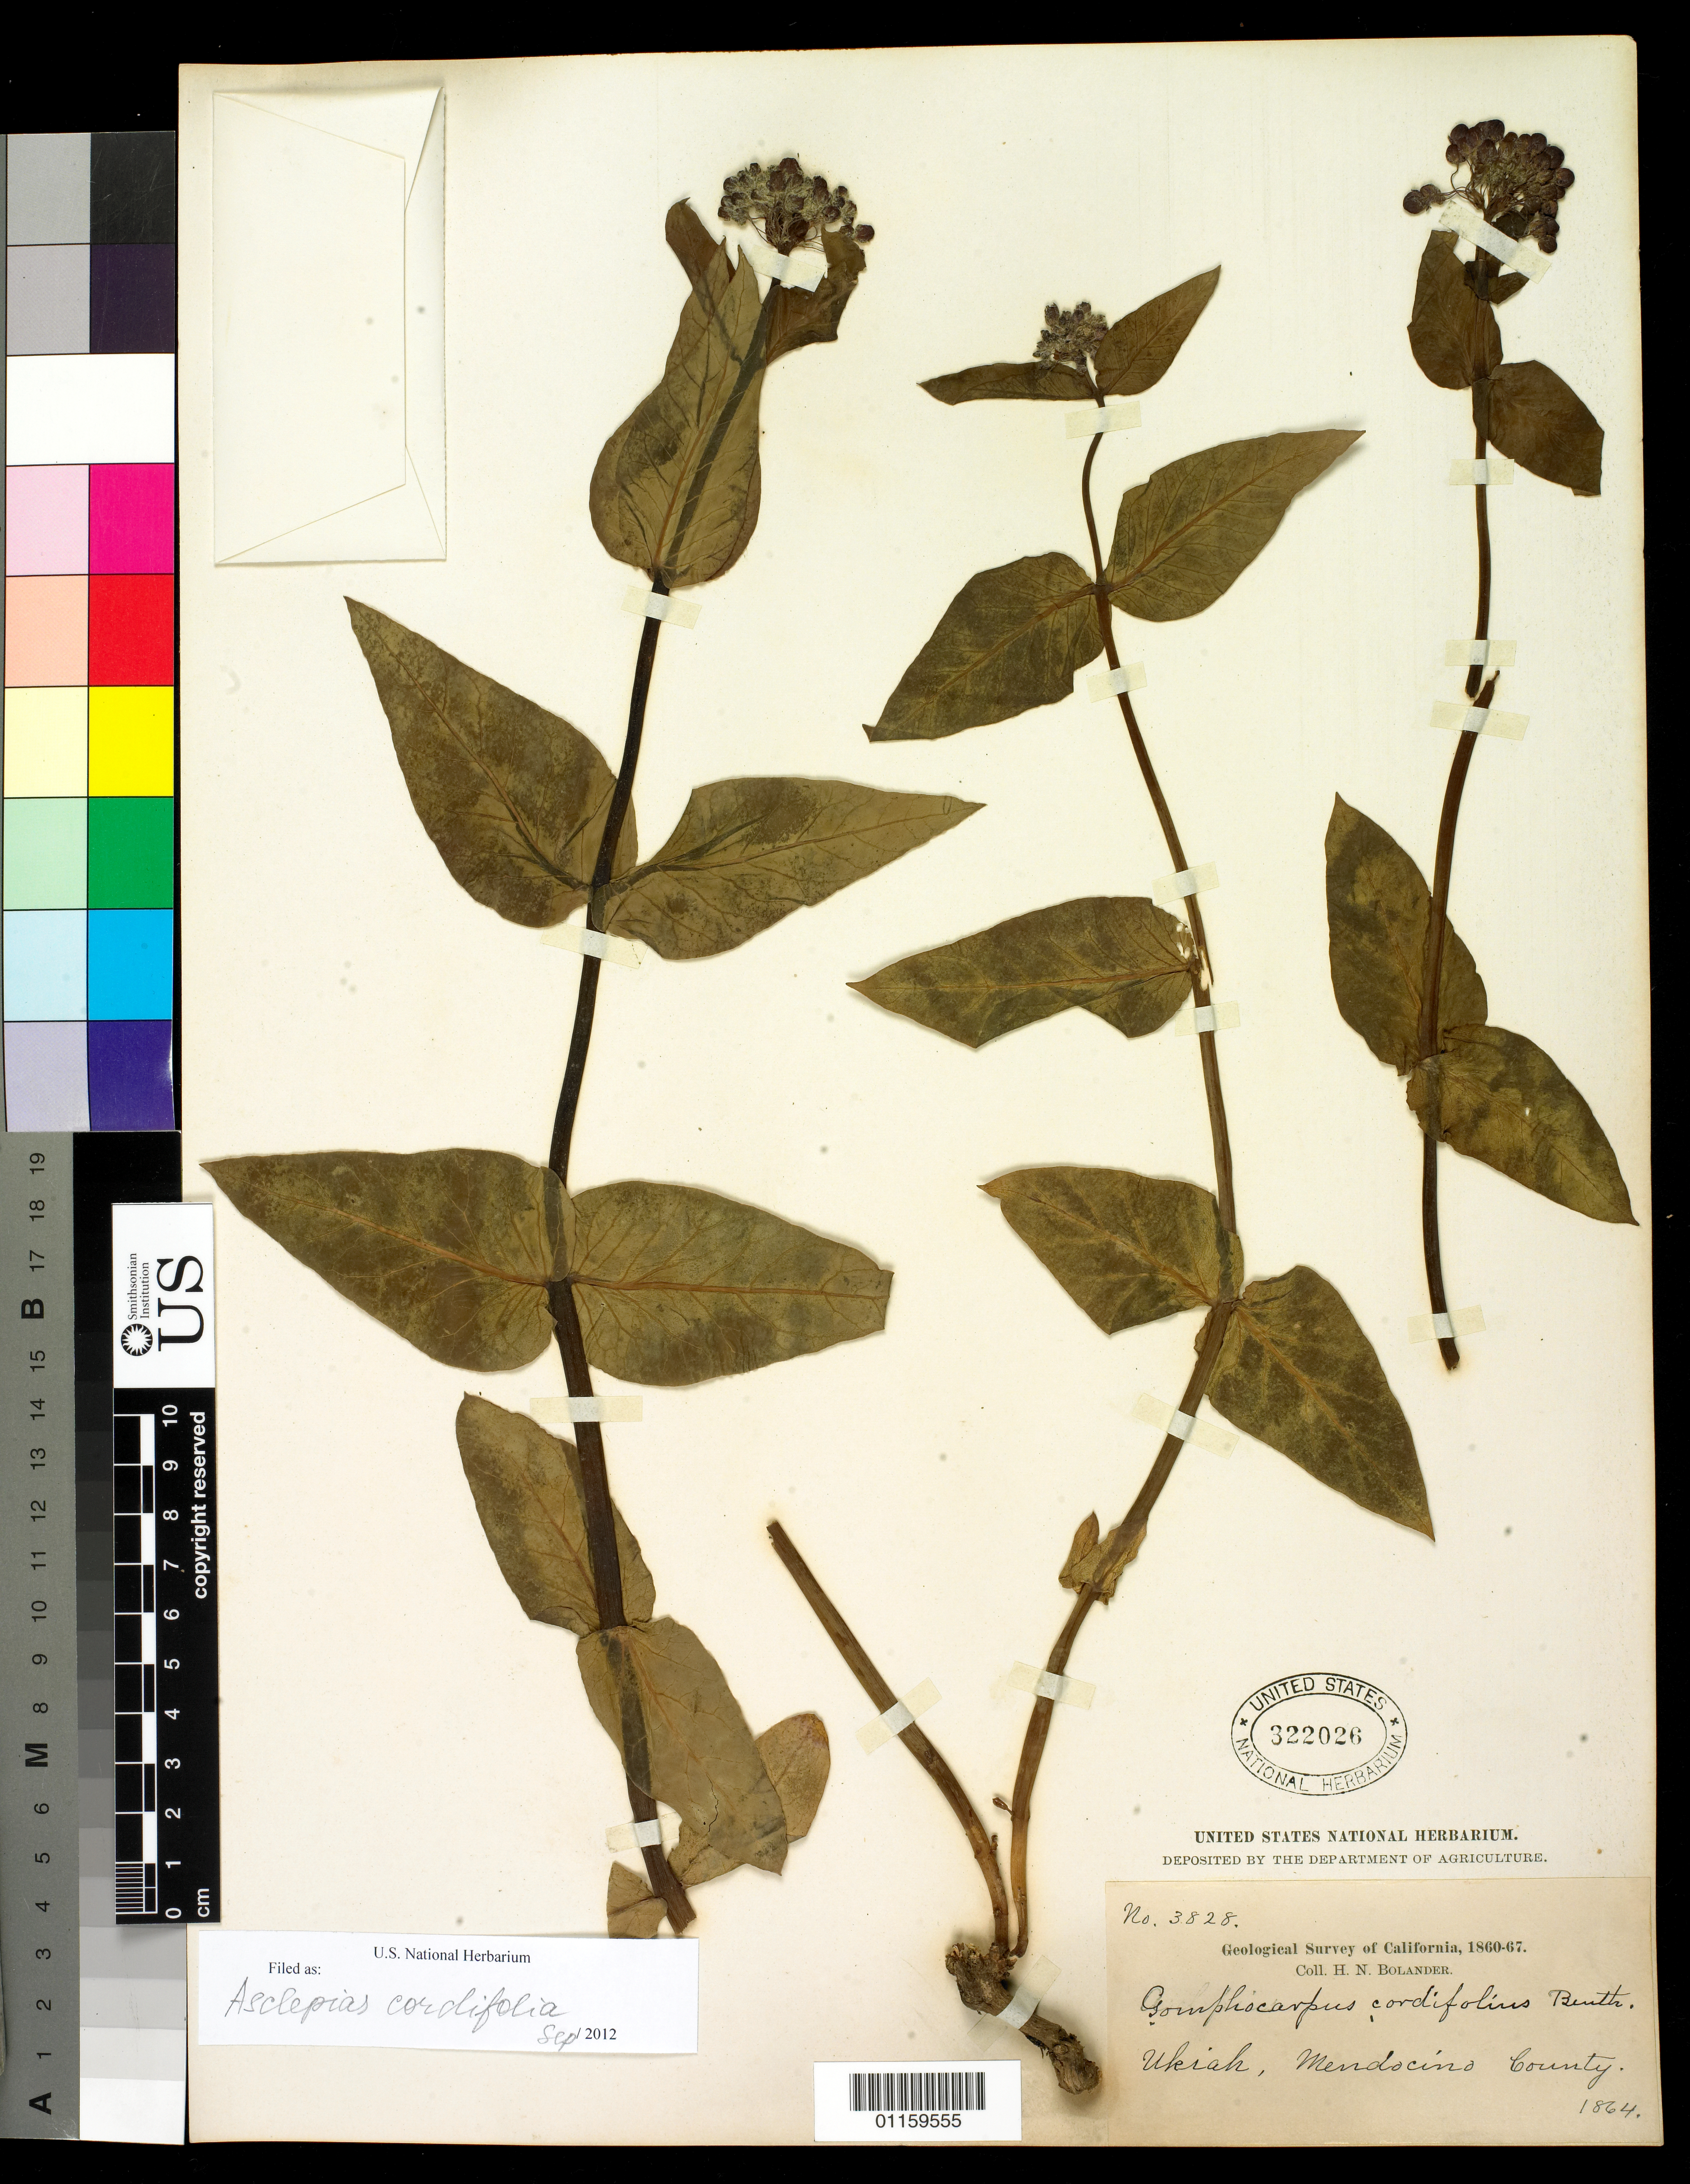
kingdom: Plantae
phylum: Tracheophyta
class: Magnoliopsida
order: Gentianales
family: Apocynaceae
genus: Asclepias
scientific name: Asclepias cordifolia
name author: (Benth.) Jeps.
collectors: H. Bolander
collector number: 3828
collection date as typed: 1864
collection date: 1864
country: United States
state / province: California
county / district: Mendocino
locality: Ukiah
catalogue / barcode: US 322026